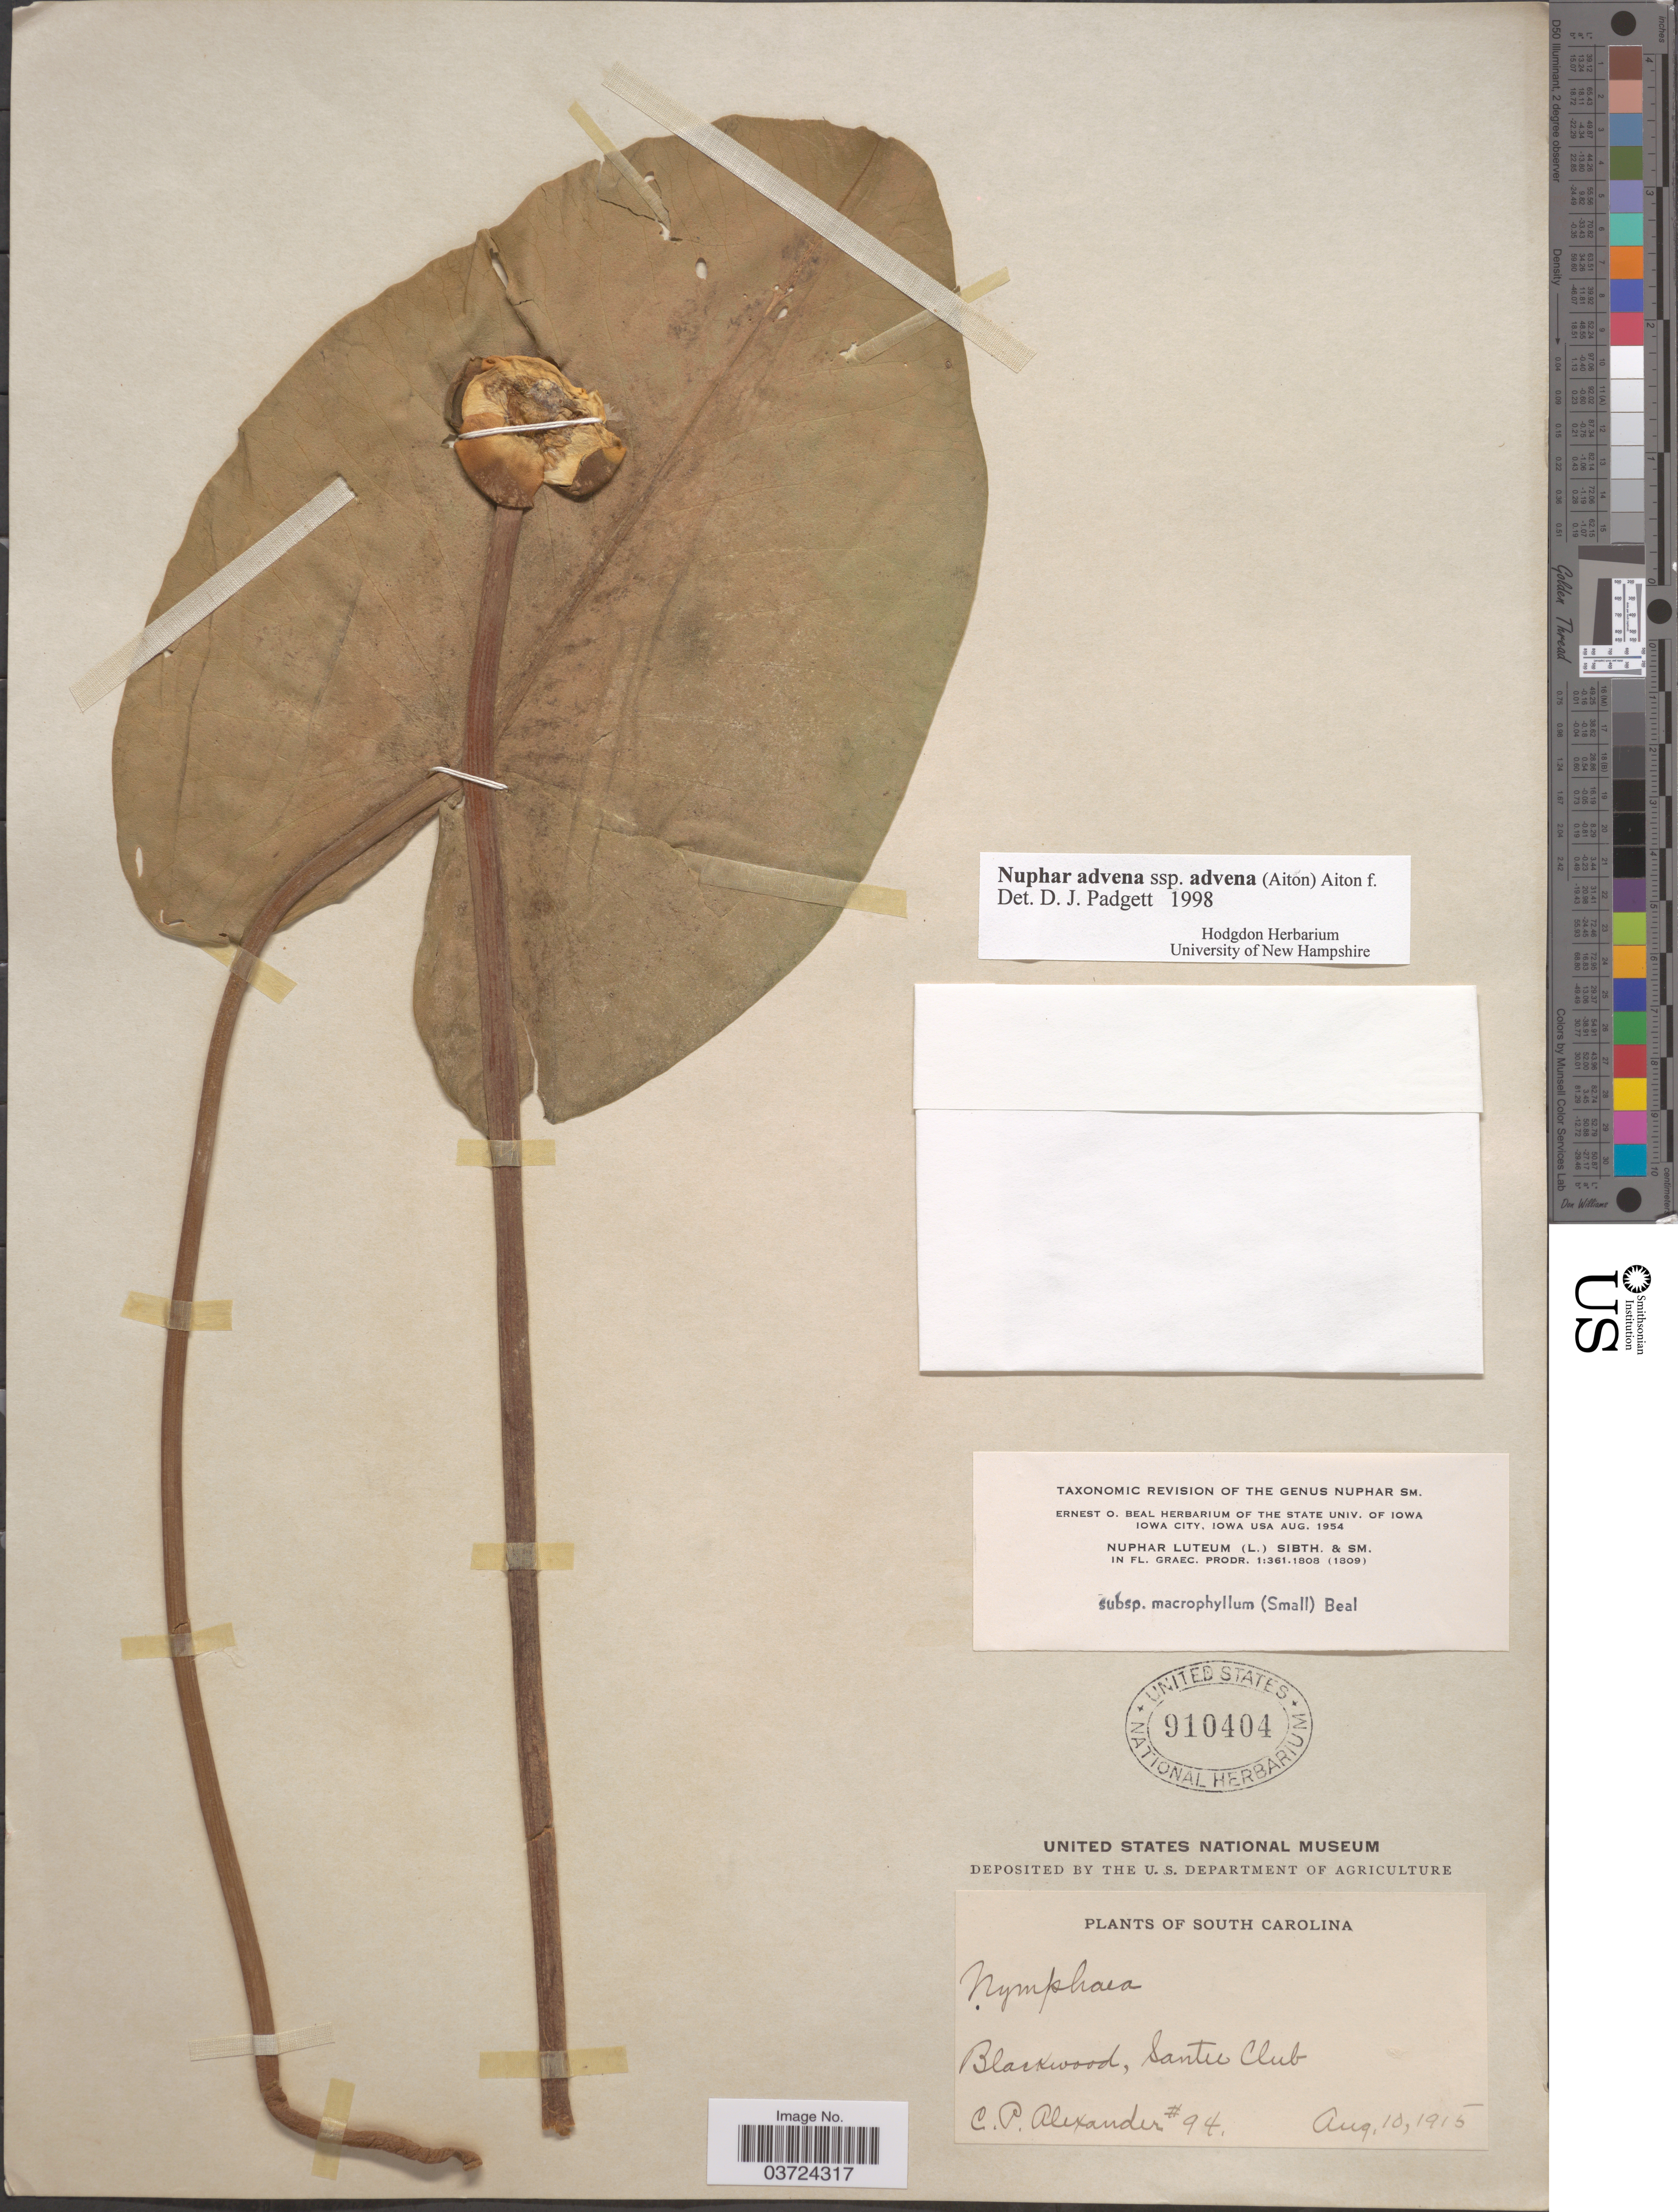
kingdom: Plantae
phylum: Tracheophyta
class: Magnoliopsida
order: Nymphaeales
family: Nymphaeaceae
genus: Nuphar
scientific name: Nuphar advena subsp. advena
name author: (Aiton) W.T. Aiton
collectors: C. P. Alexander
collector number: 94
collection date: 1915-08-10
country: United States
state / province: South Carolina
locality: Blackwood, Santee Club.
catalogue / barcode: US 910404